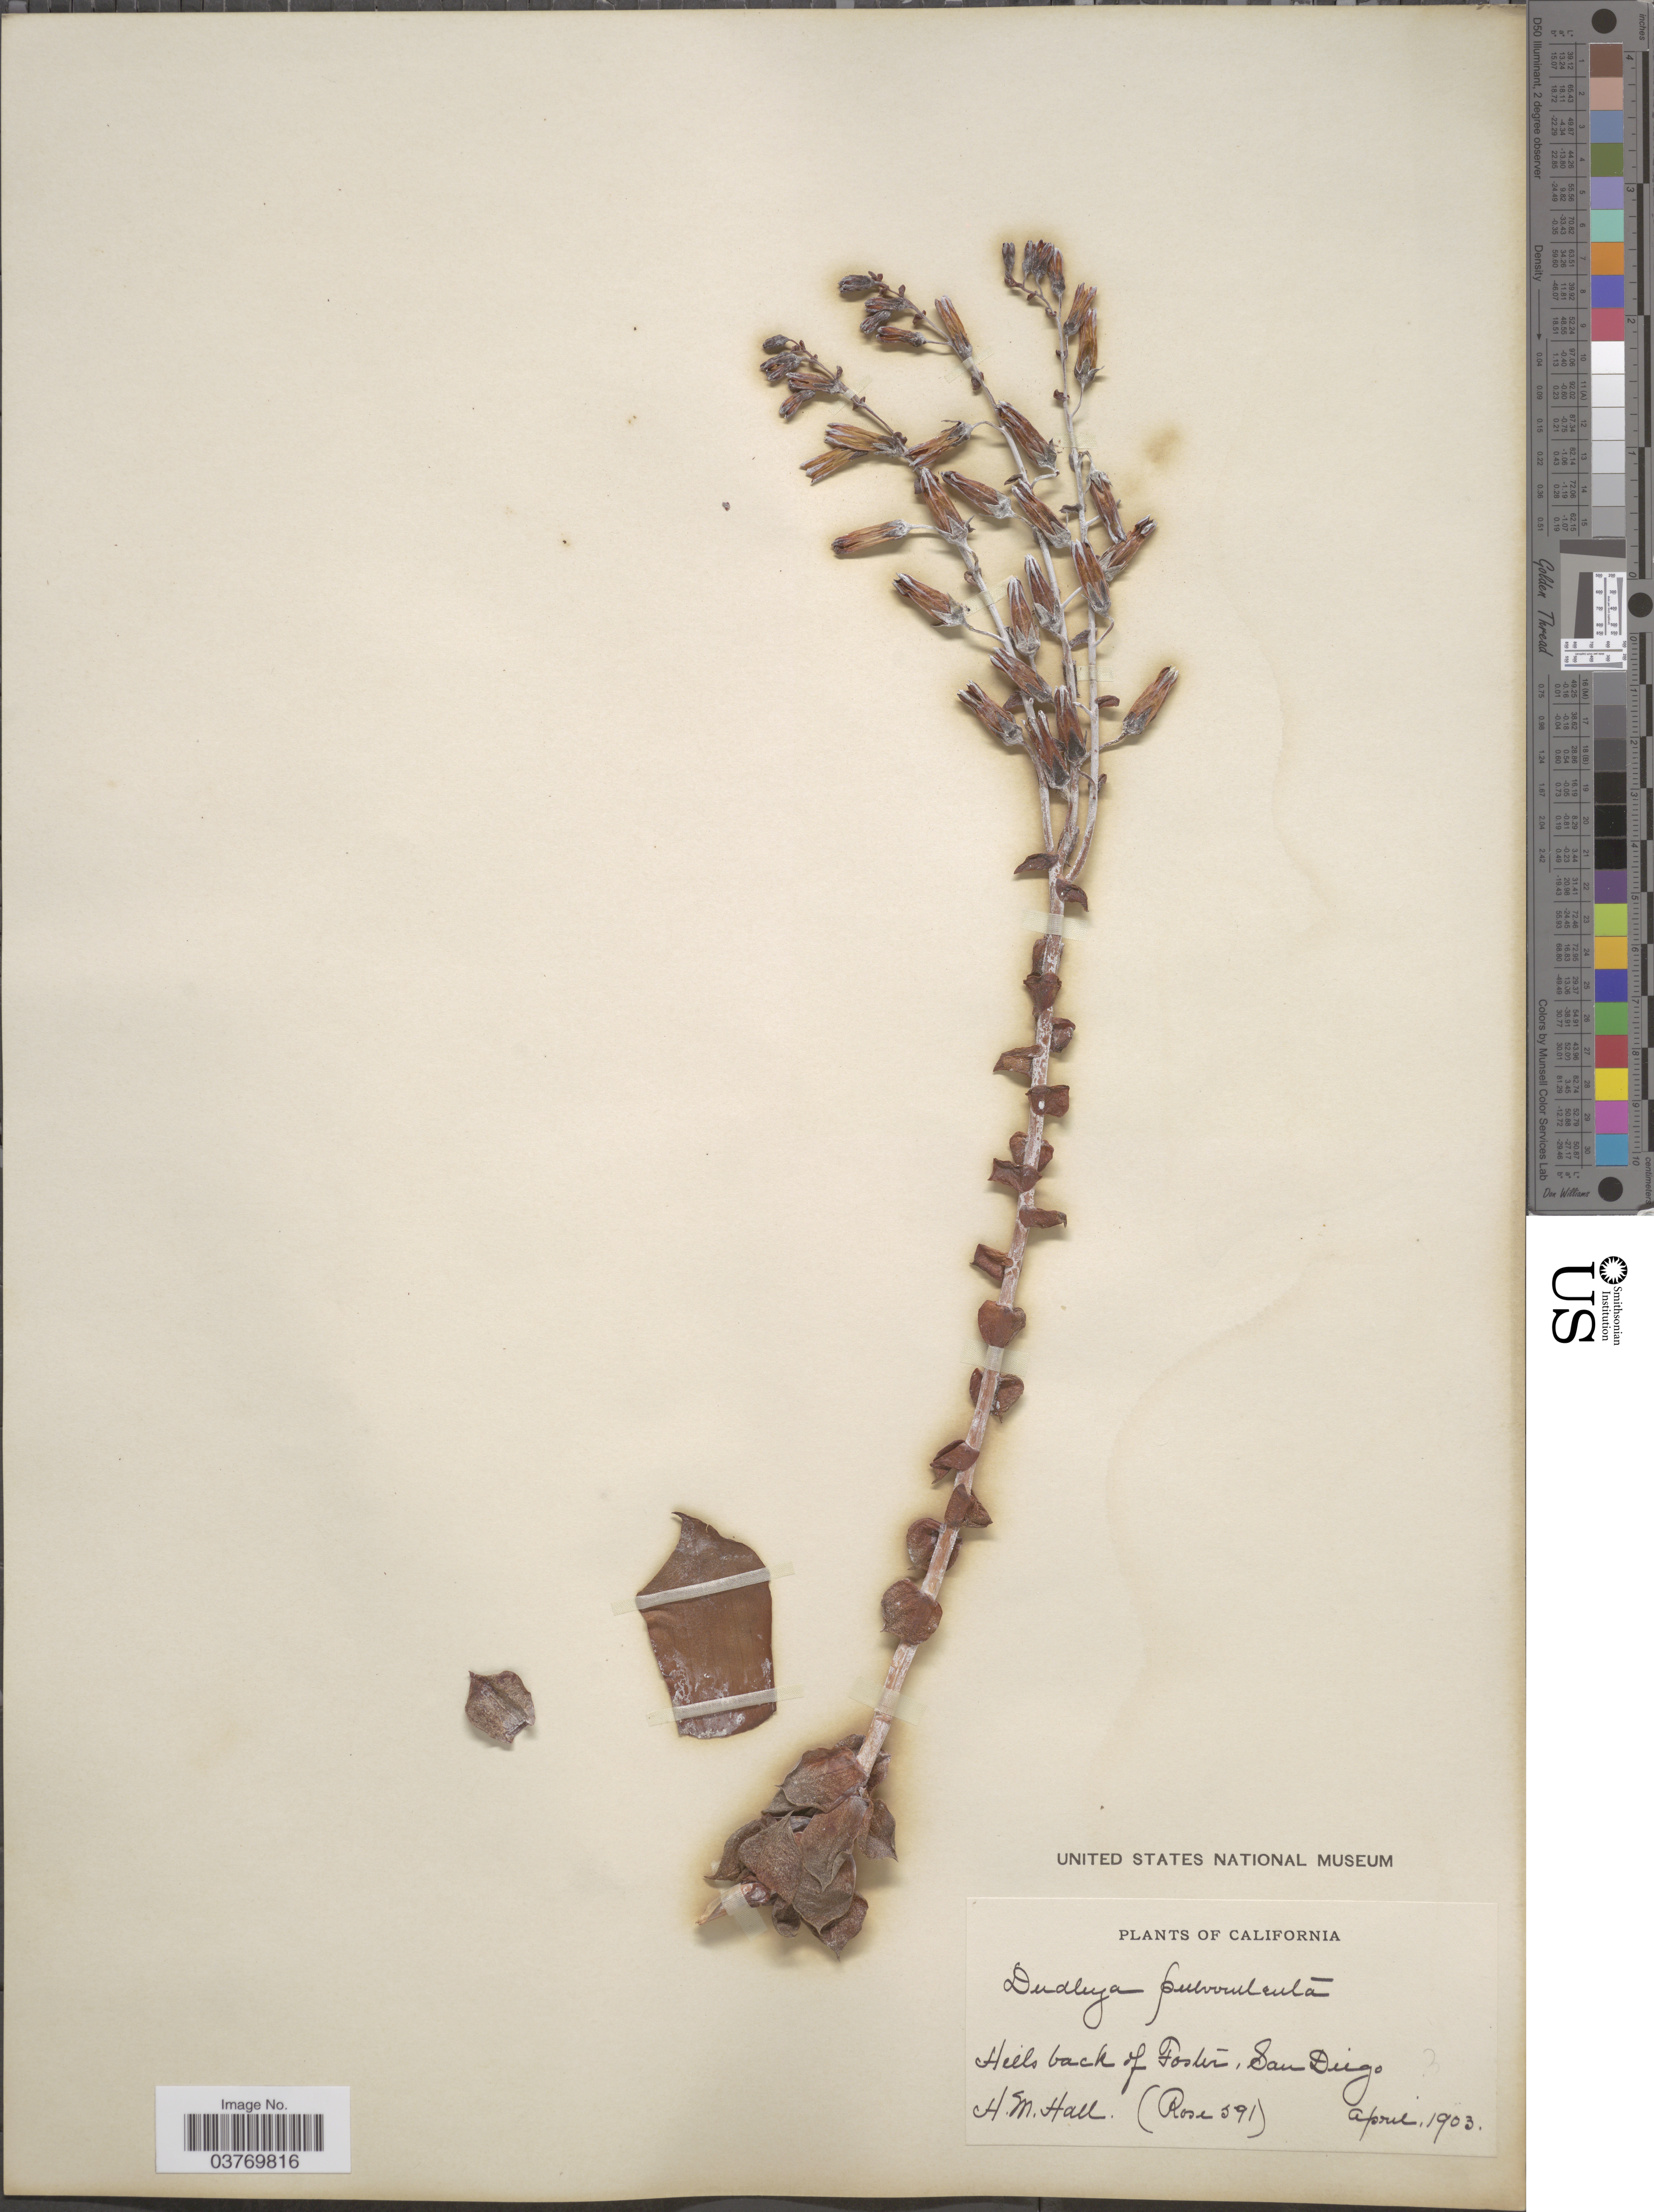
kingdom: Plantae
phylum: Tracheophyta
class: Magnoliopsida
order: Saxifragales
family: Crassulaceae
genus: Dudleya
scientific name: Dudleya pulverulenta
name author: (Nutt.) Britton & Rose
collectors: H. M. Hall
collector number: Rose 591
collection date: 1903-04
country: United States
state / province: California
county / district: San Diego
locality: Hills back of Fostér, San Diego.